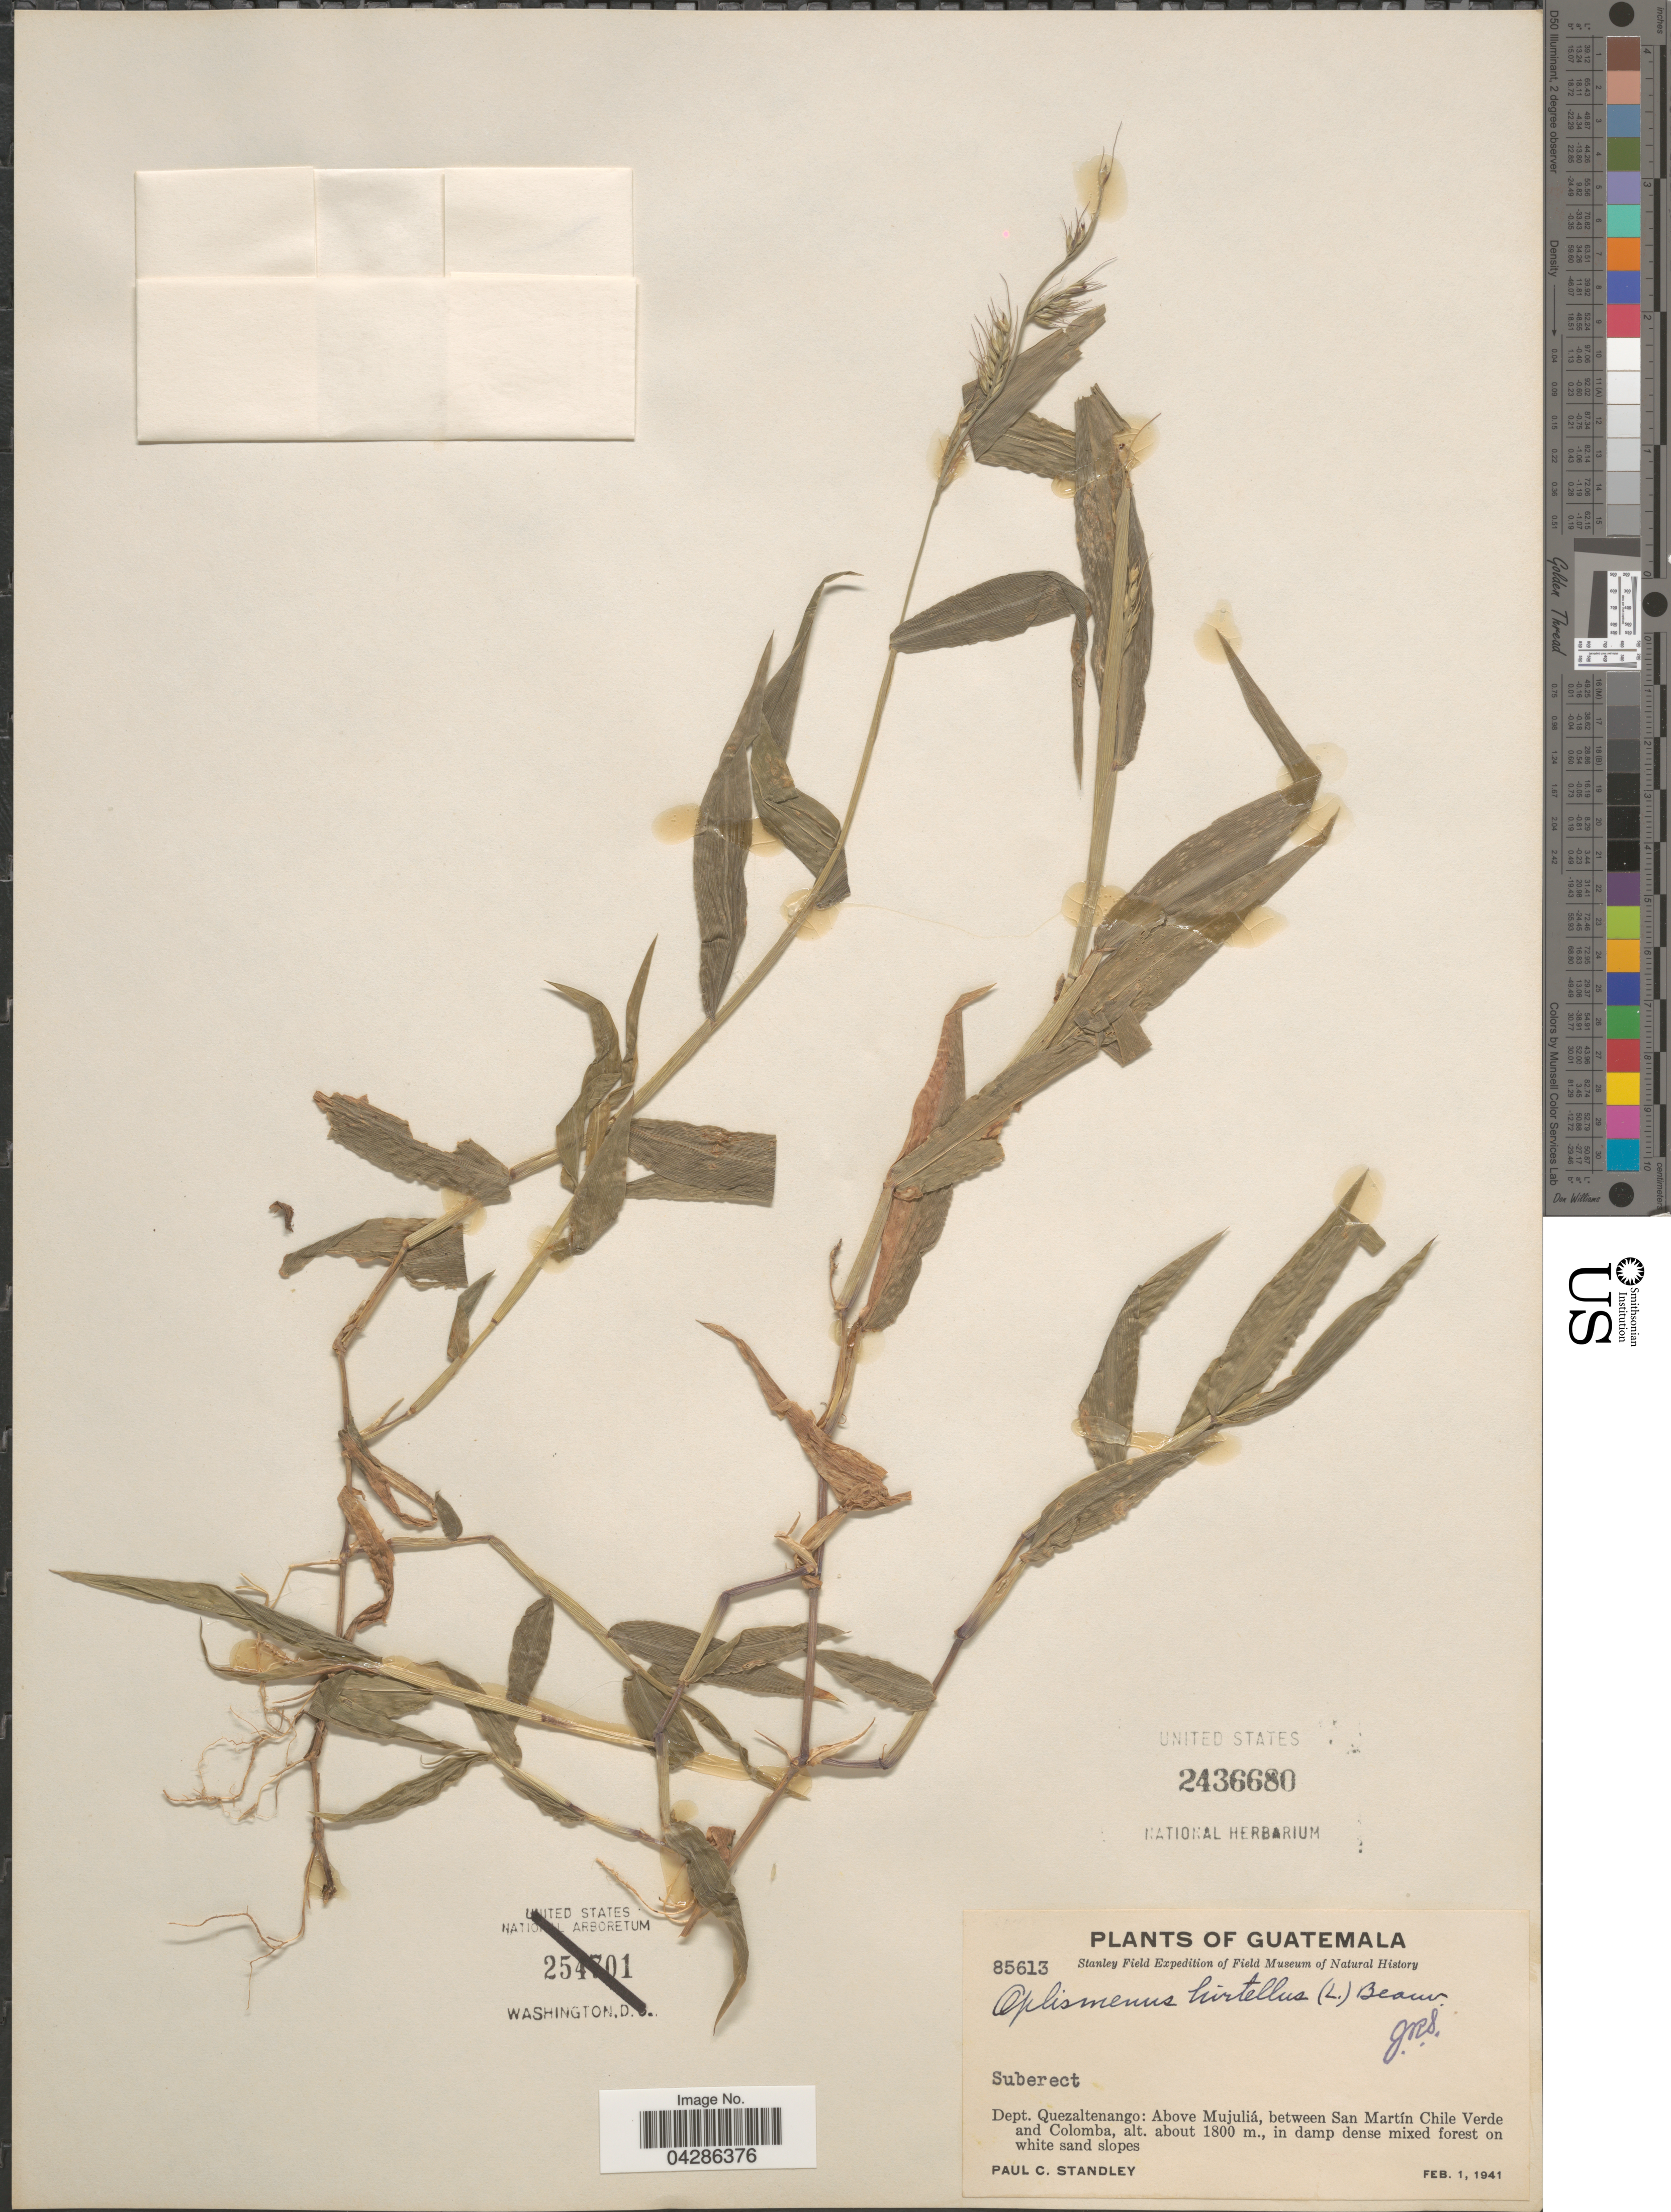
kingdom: Plantae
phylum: Tracheophyta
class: Liliopsida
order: Poales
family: Poaceae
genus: Oplismenus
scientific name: Oplismenus hirtellus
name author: (L.) P. Beauv.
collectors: P. C. Standley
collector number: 85613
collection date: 1941-02-01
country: Guatemala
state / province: Quetzaltenango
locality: Stanley Field Expedition of Field Museum of Natural History. Dept. Quezaltenango: Above Mujulá, between San Martín Chile Verde and Colomba.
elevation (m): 1800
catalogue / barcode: US 2436680